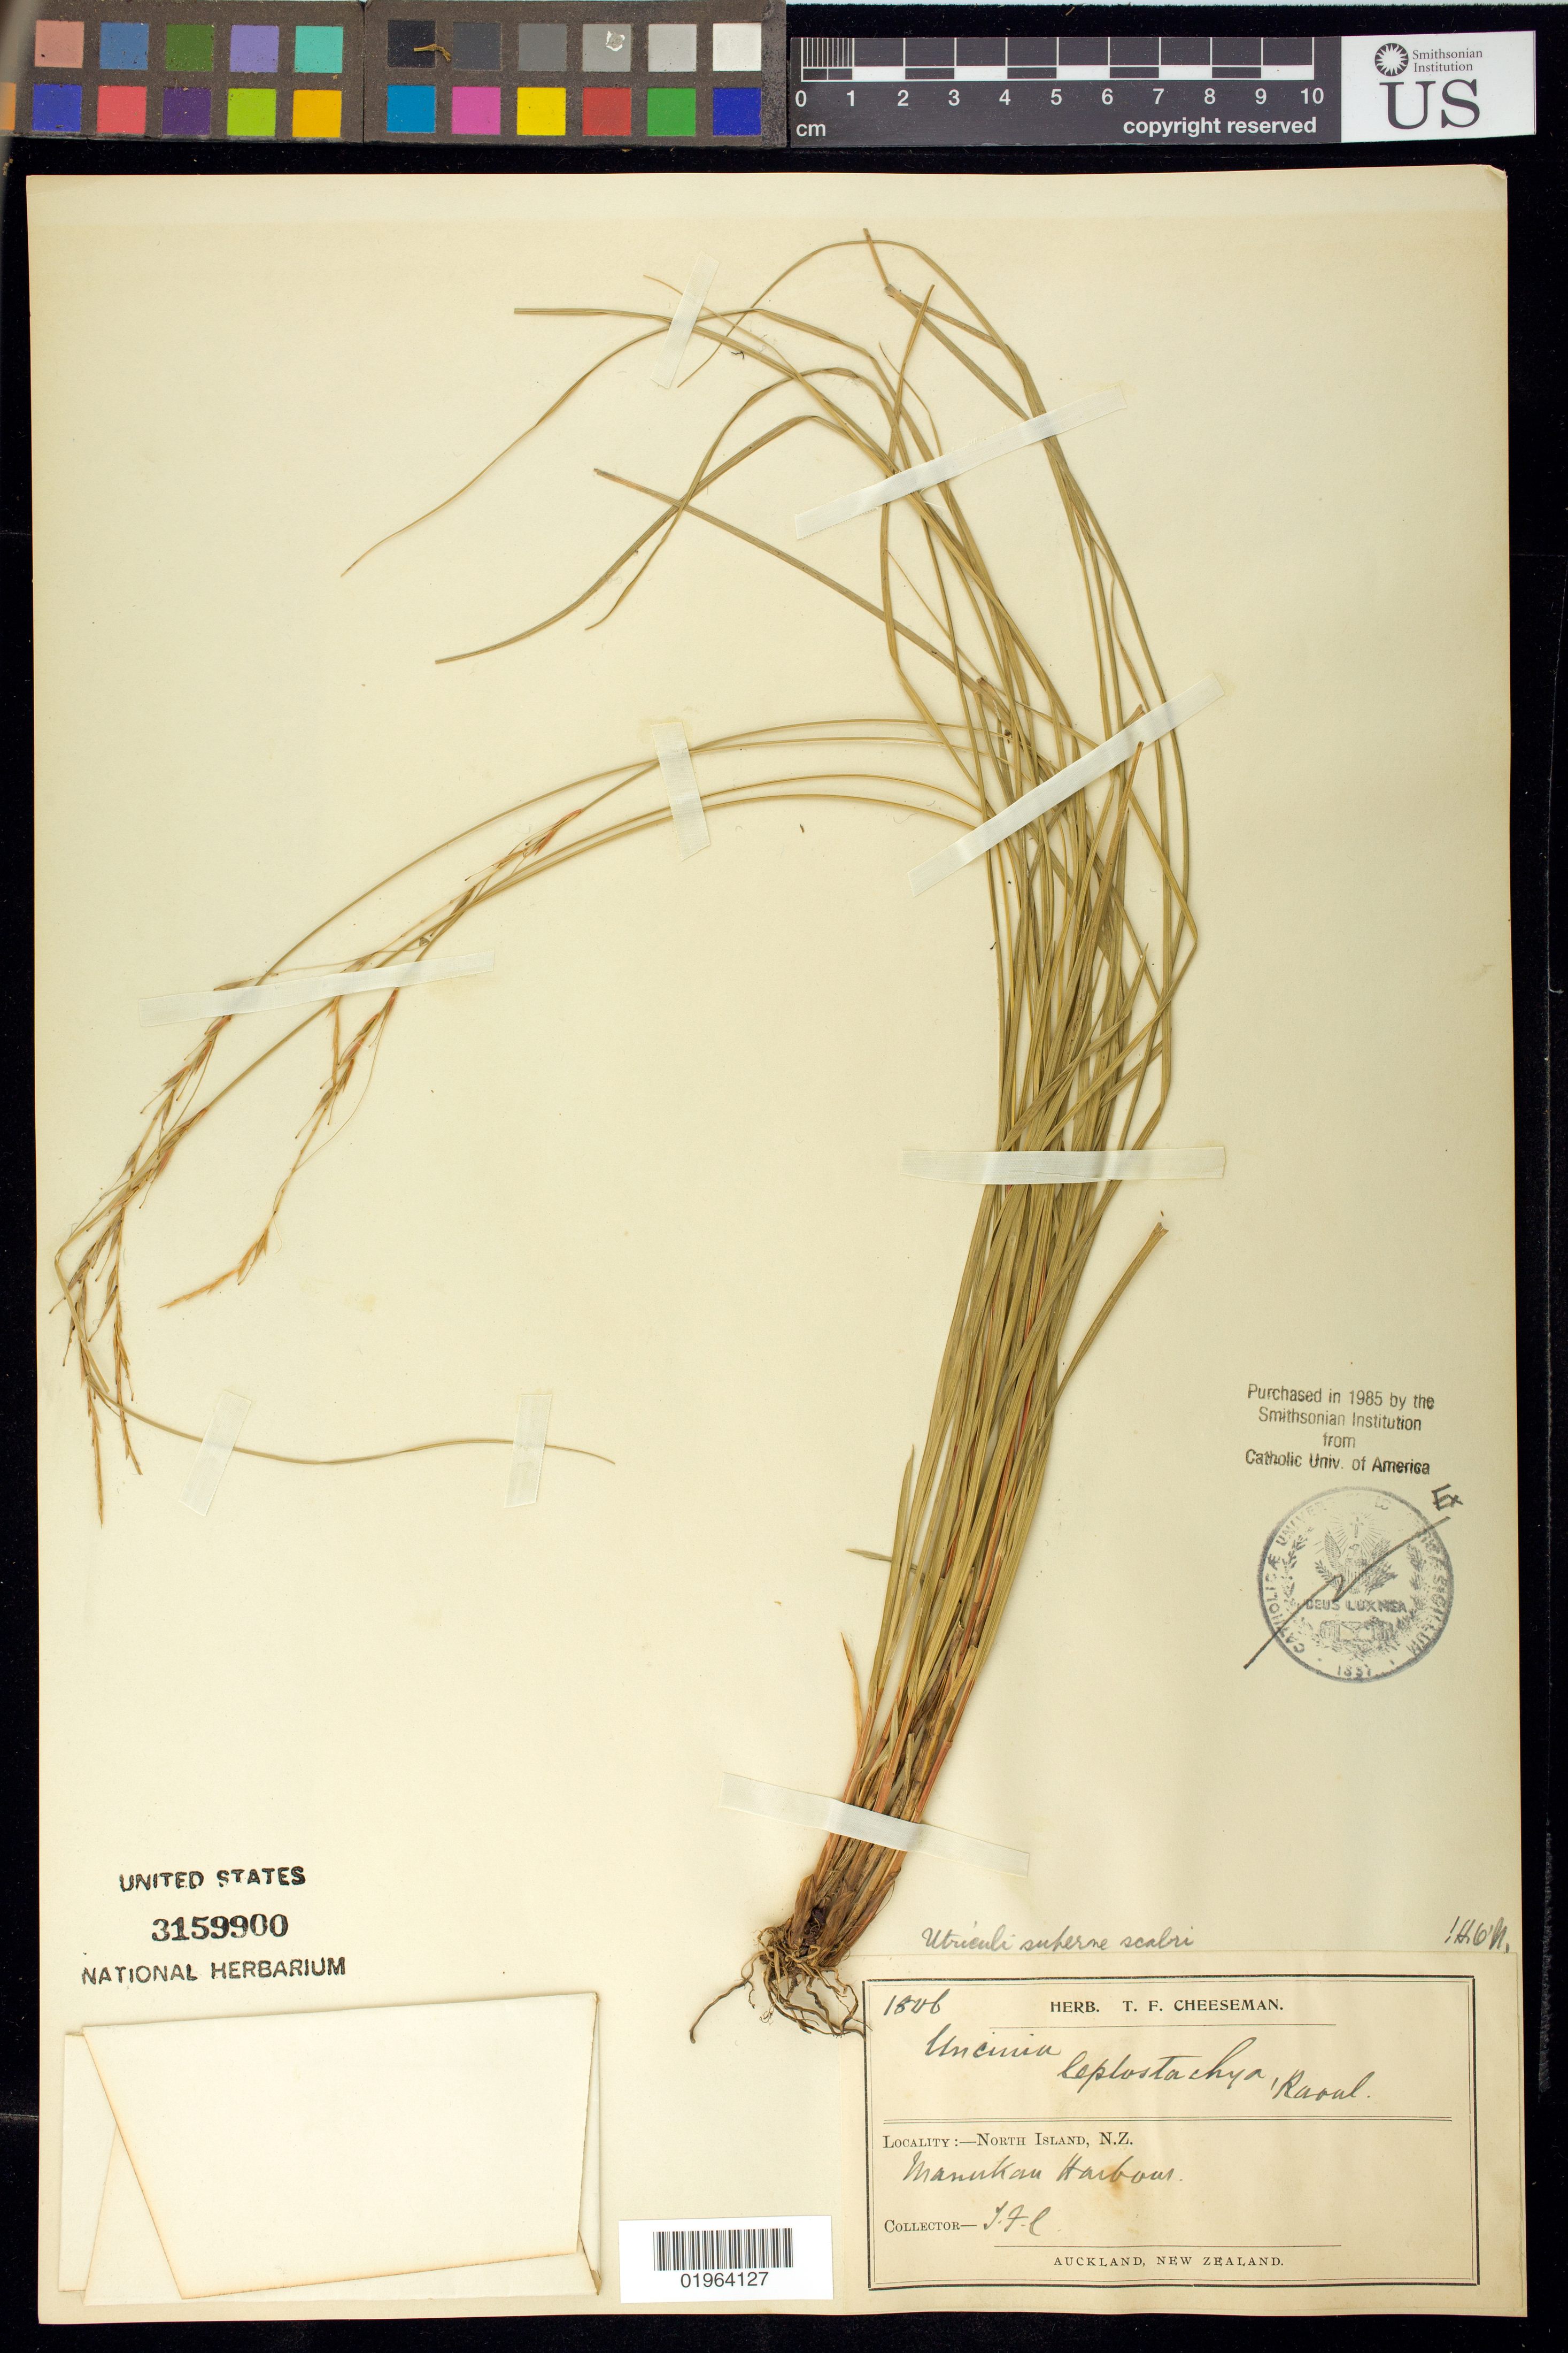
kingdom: Plantae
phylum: Tracheophyta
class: Liliopsida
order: Poales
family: Cyperaceae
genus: Carex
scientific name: Carex cyanea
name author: K.A. Ford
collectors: ex herb. T. F. Cheeseman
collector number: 1806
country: New Zealand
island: North Island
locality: Manukau Harbour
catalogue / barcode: US 3159900